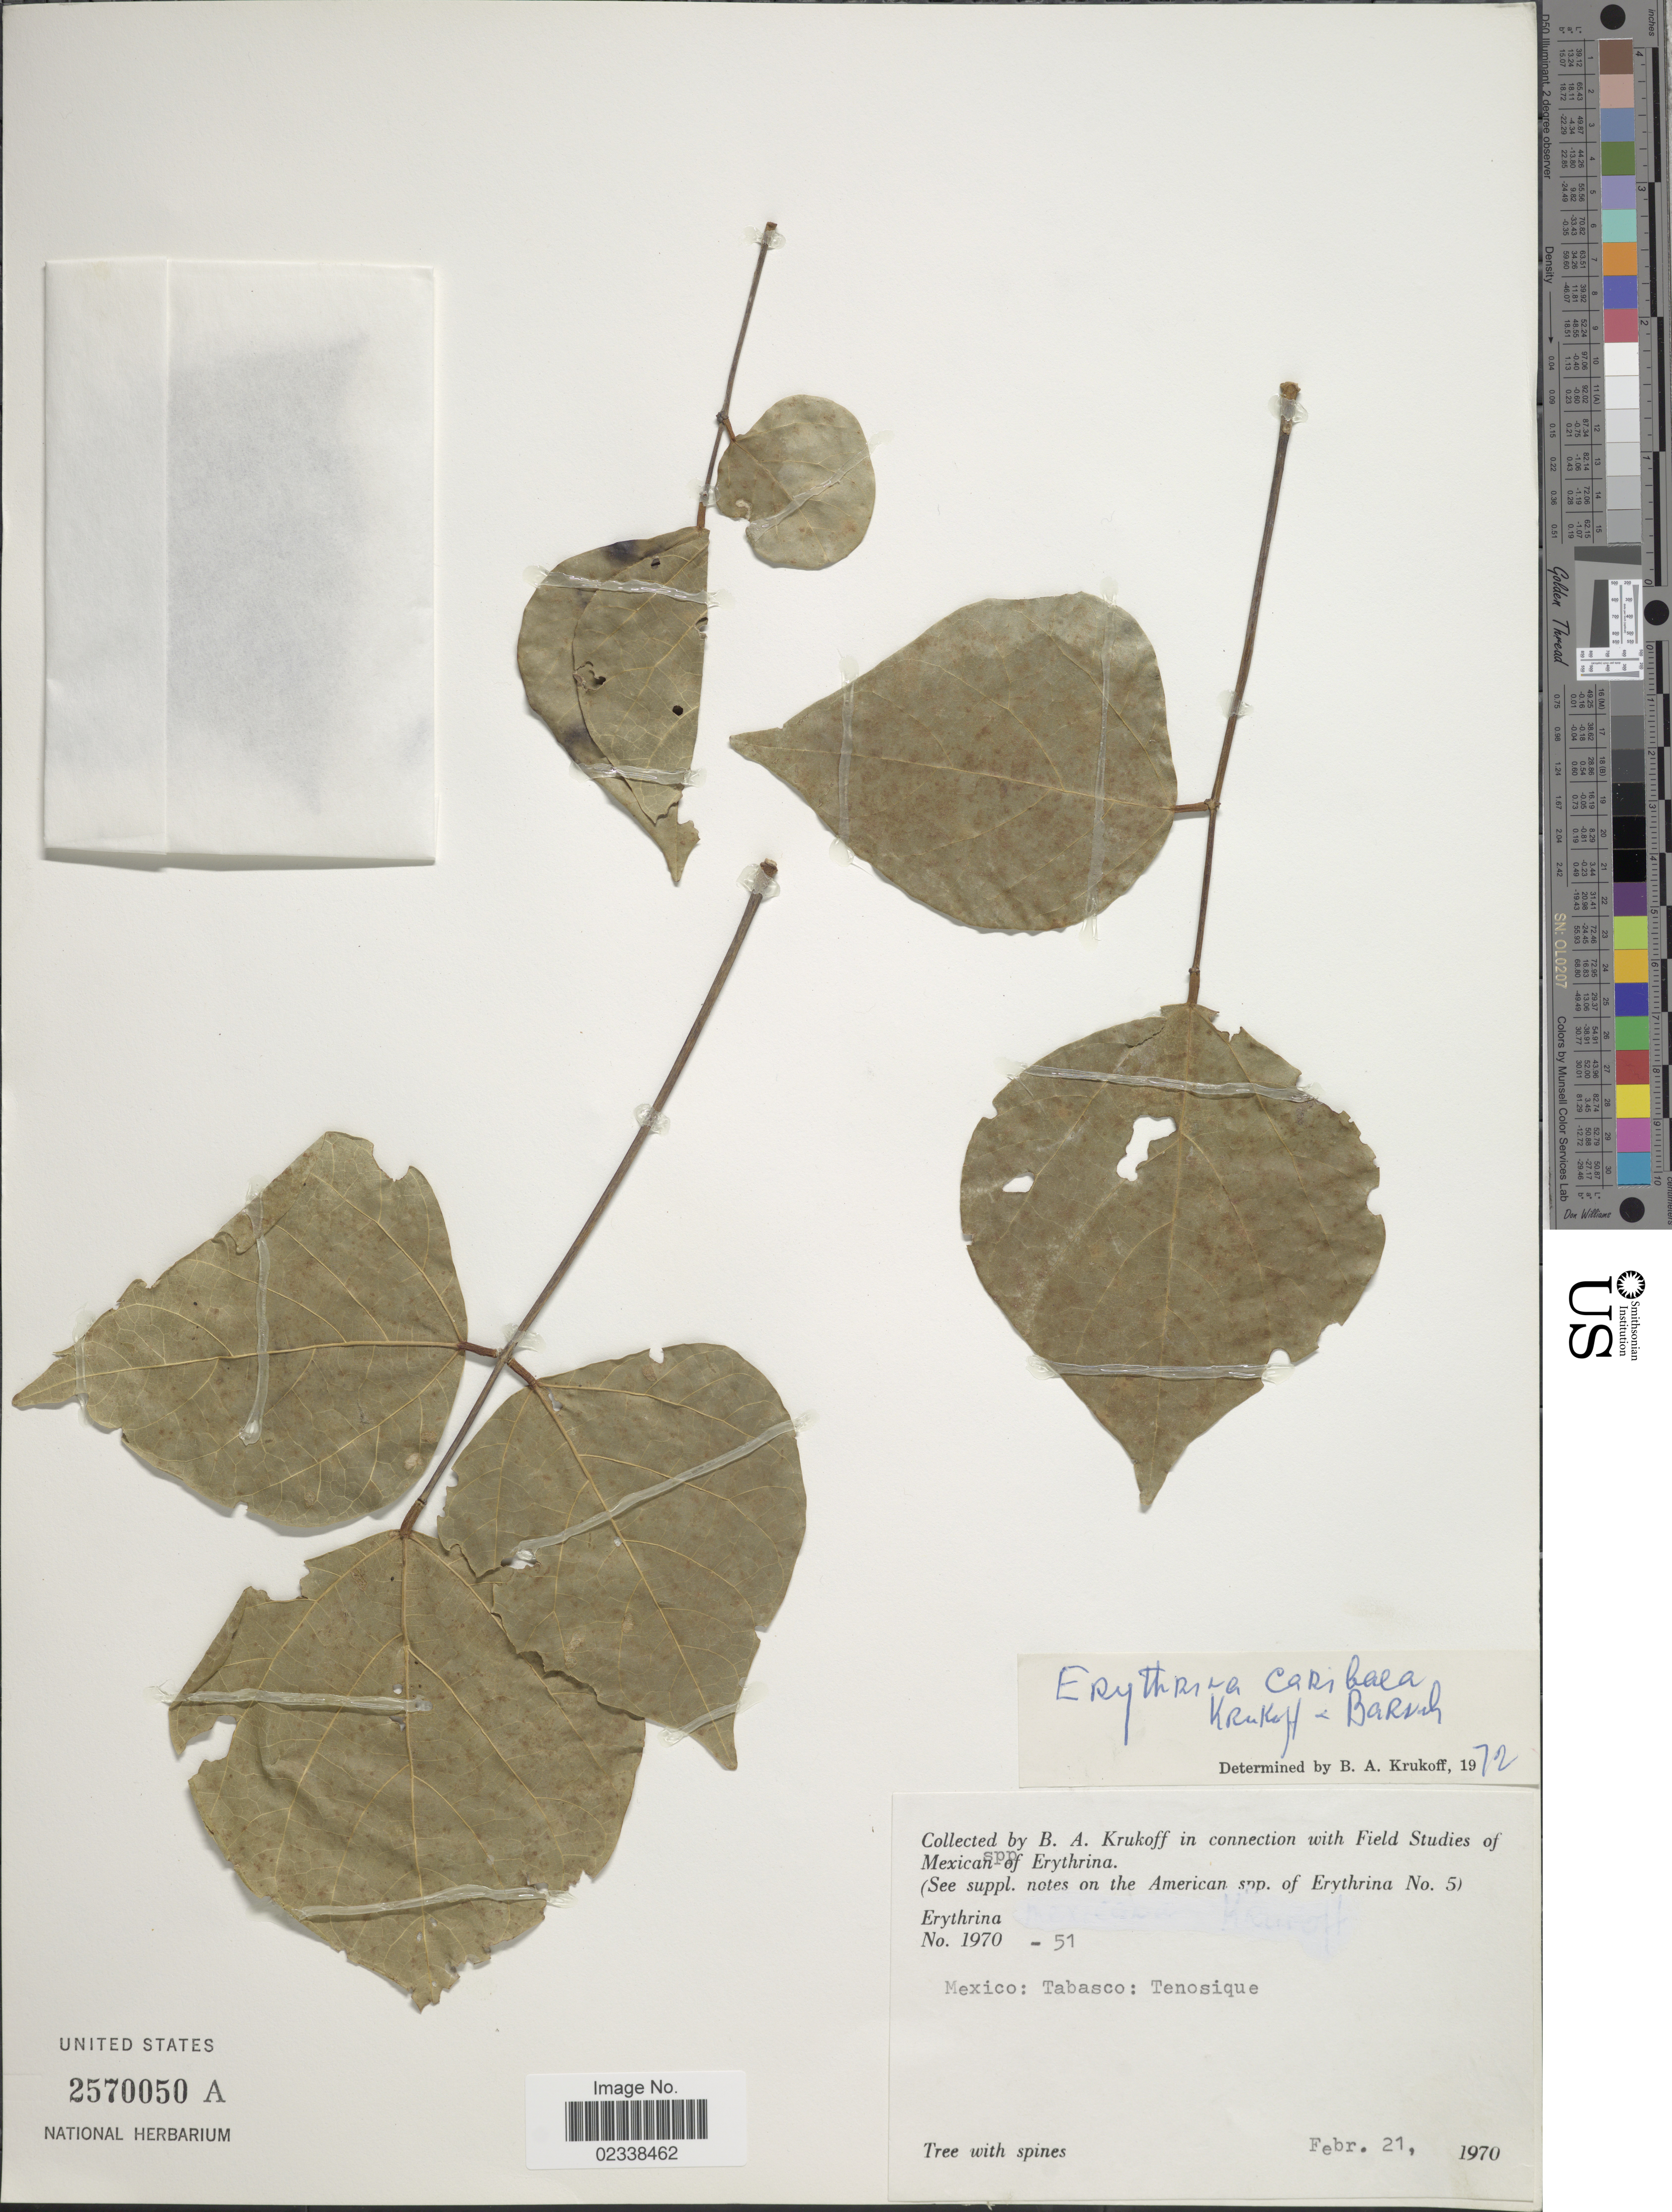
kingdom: Plantae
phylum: Tracheophyta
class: Magnoliopsida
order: Fabales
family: Fabaceae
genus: Erythrina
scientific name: Erythrina caribaea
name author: Krukoff & Barneby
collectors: B. A. Krukoff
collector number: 1970-51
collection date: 1970-02-21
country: Mexico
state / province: Tabasco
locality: Tenosique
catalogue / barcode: US 2570050A